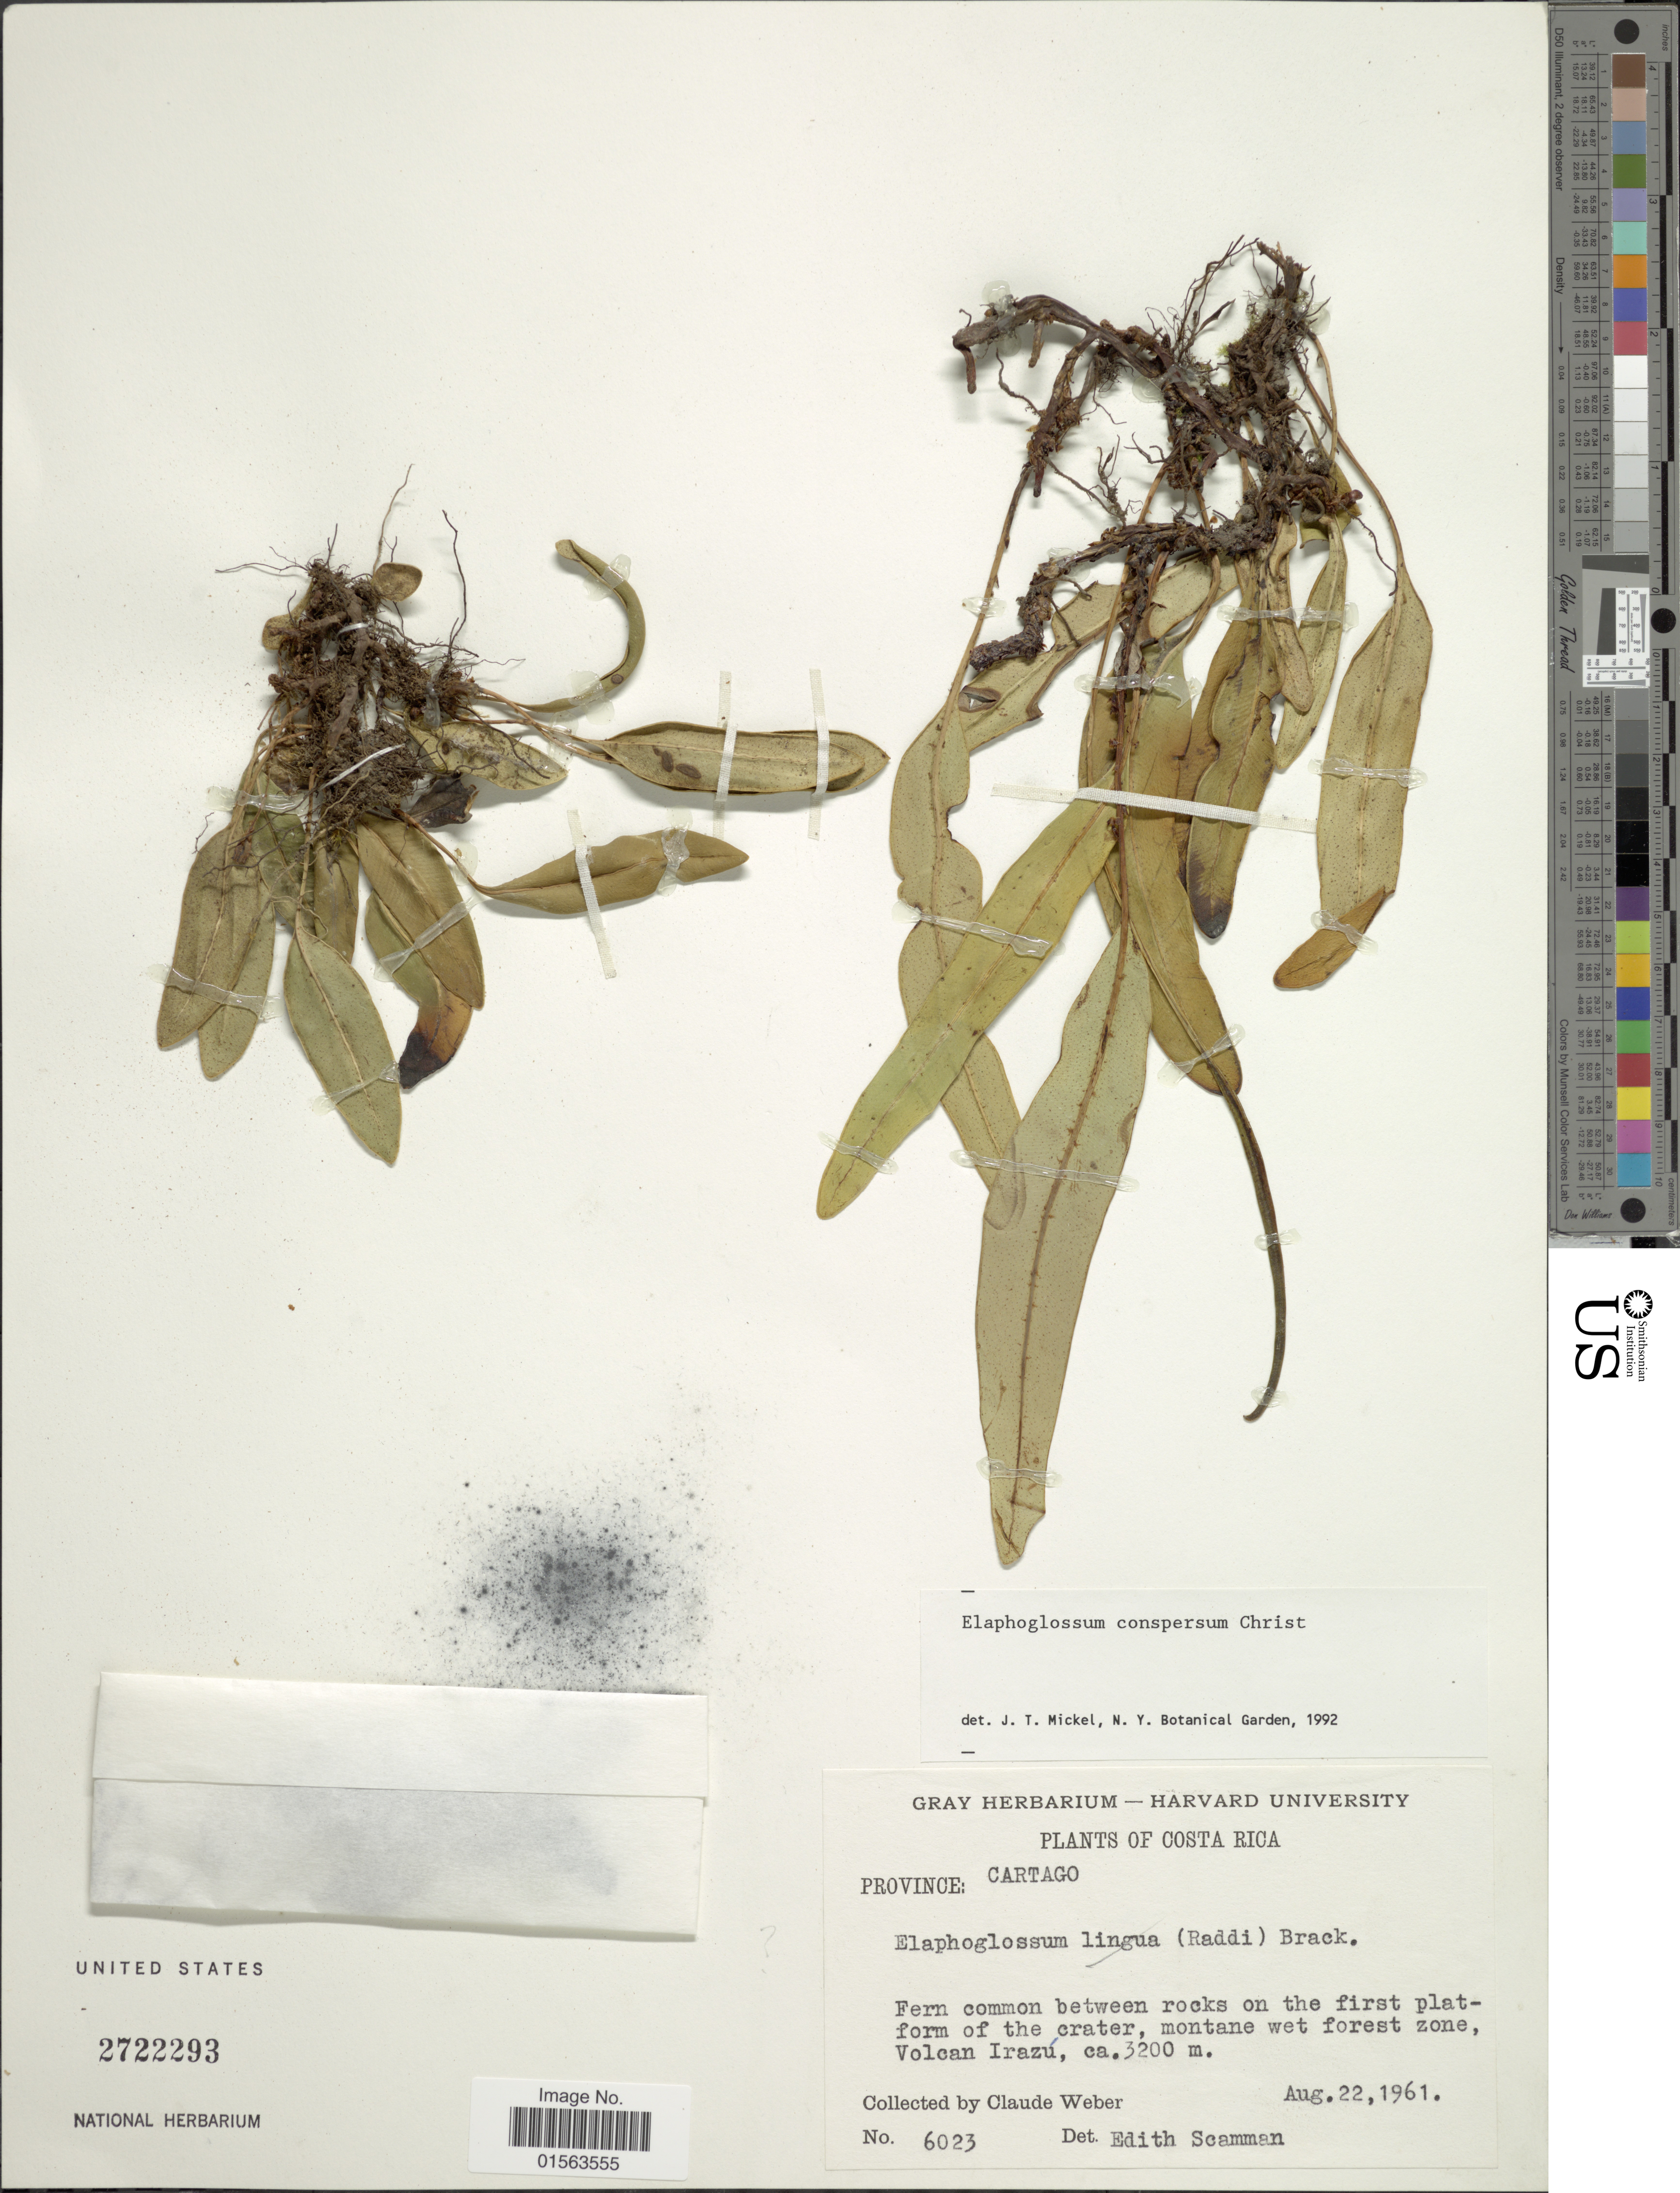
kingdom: Plantae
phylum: Tracheophyta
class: Polypodiopsida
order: Polypodiales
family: Dryopteridaceae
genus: Elaphoglossum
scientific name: Elaphoglossum conspersum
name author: Christ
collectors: C. I. Weber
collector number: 6023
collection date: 1961-08-22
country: Costa Rica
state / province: Cartago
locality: Province of Cartago, Volcan Irzau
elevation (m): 3200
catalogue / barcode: US 2722293